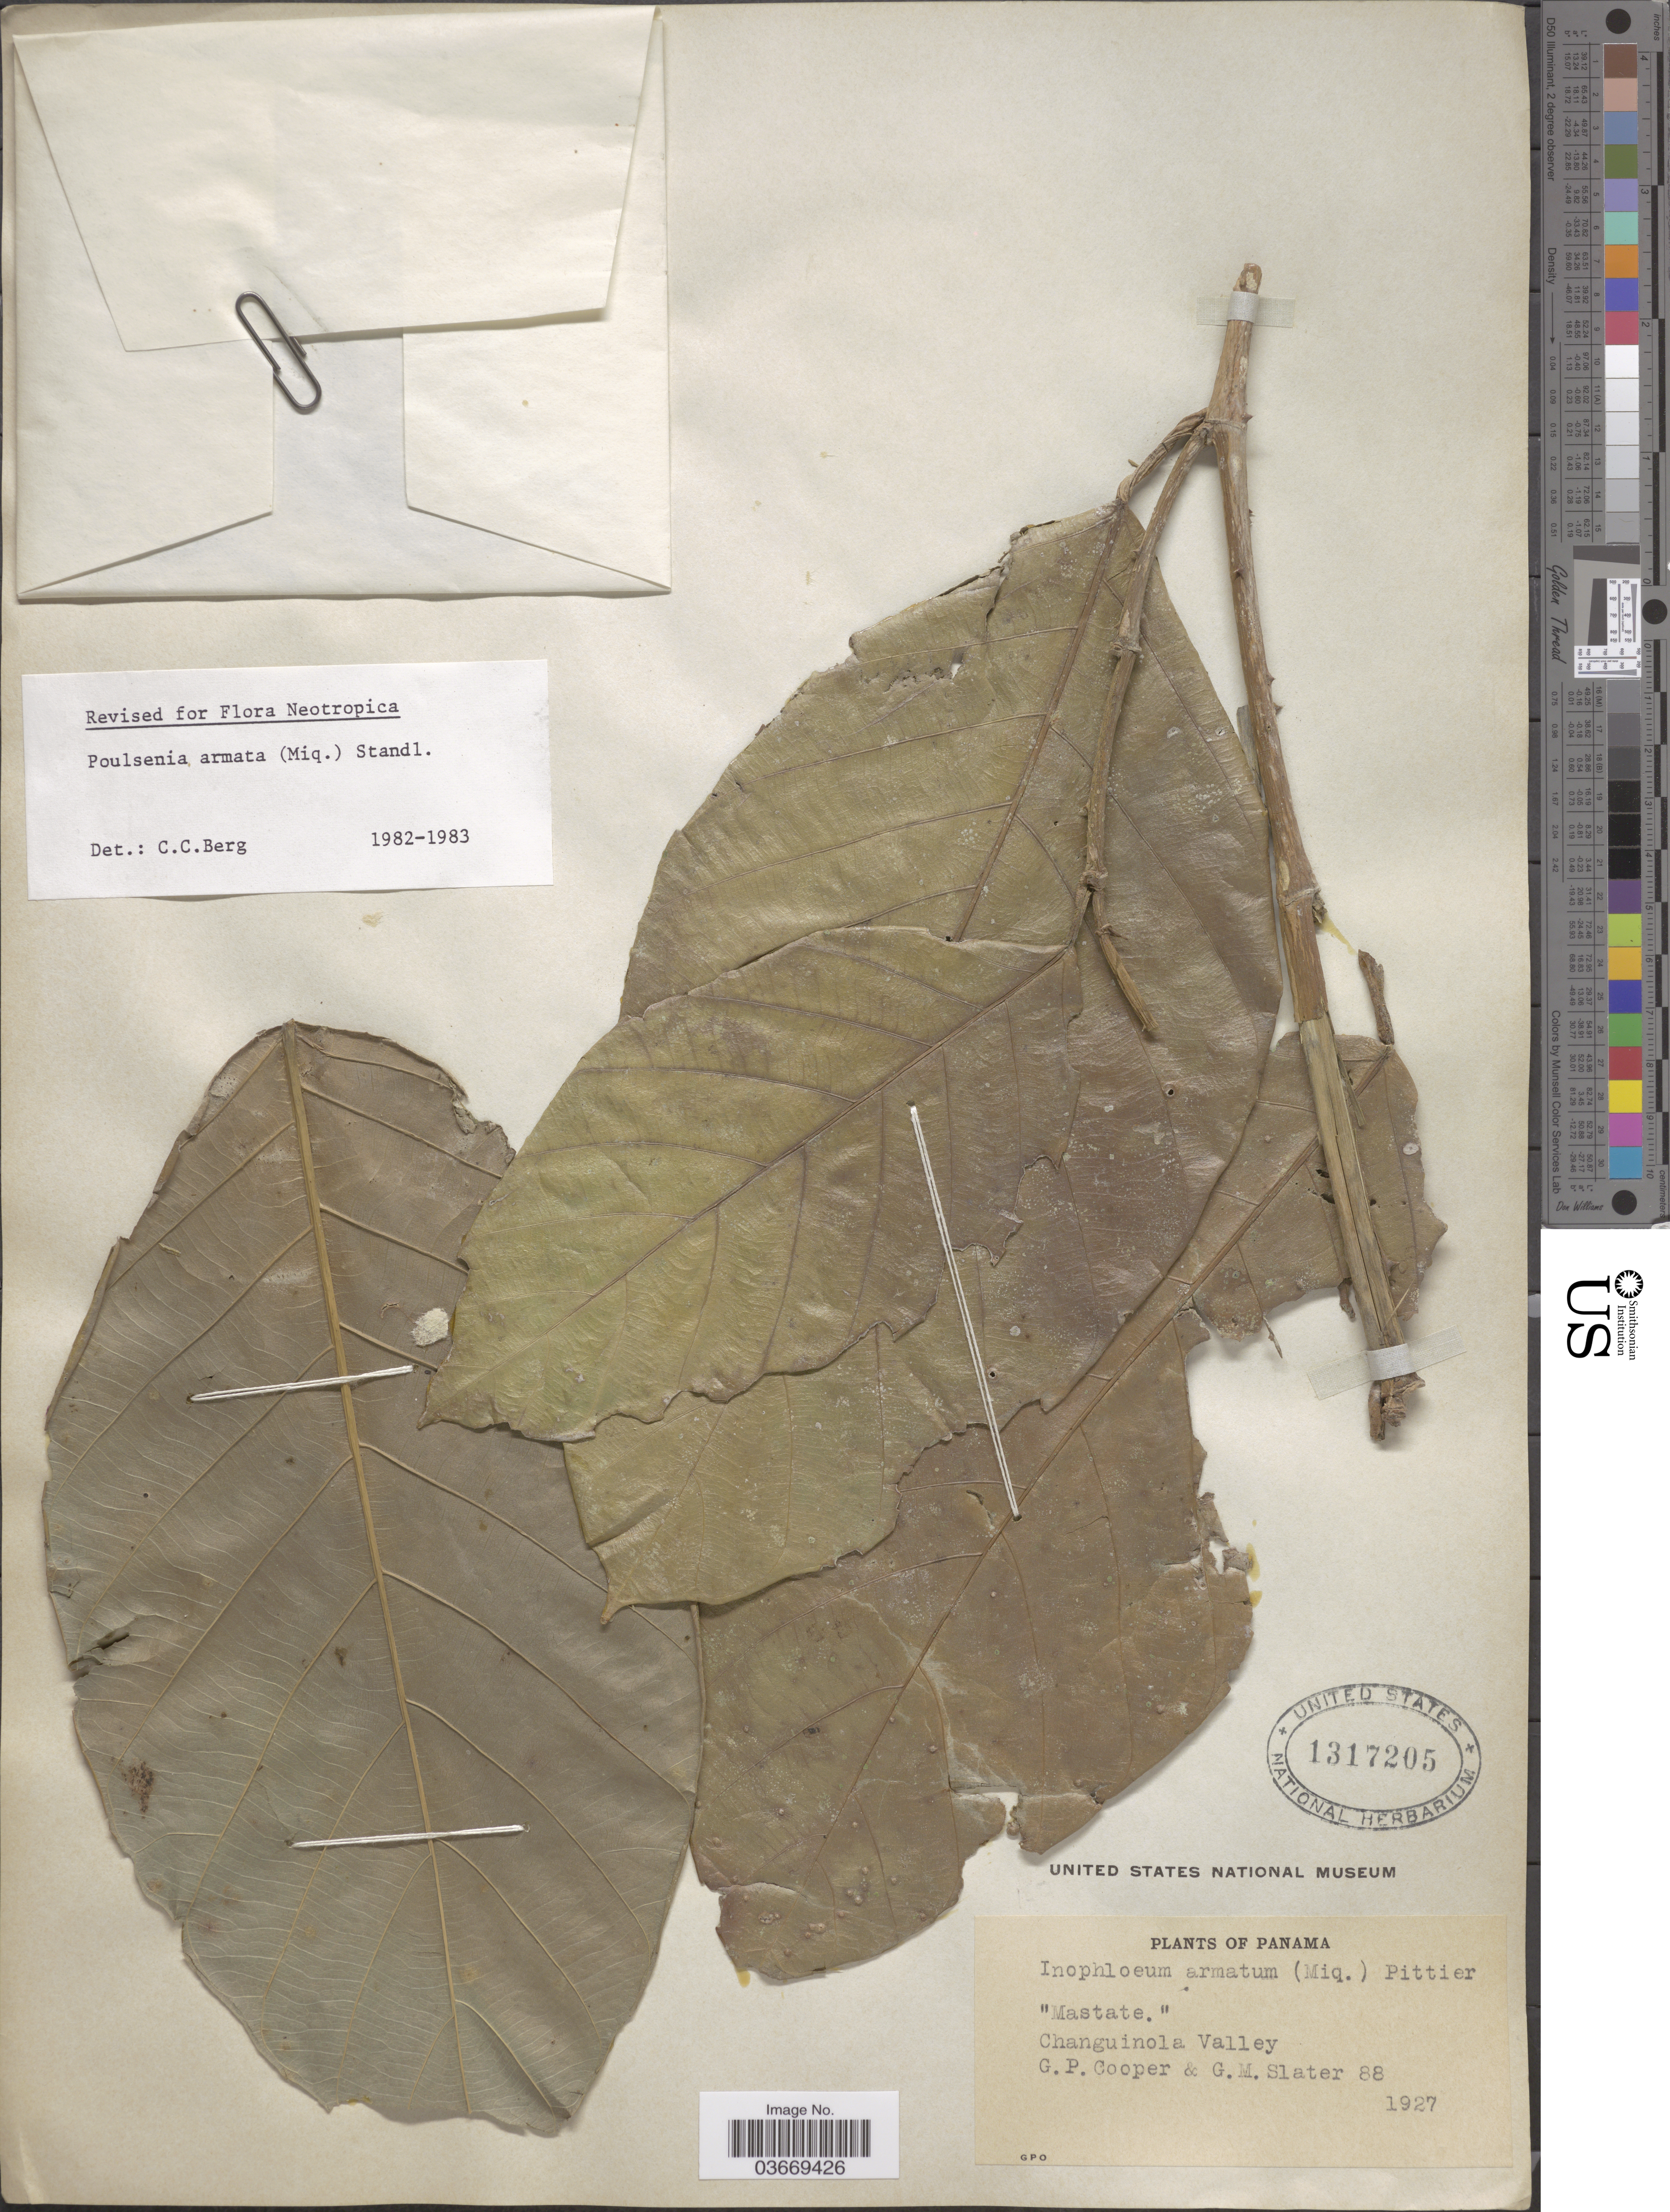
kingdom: Plantae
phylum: Tracheophyta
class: Magnoliopsida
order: Rosales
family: Moraceae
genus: Poulsenia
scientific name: Poulsenia armata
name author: (Miq.) Standl.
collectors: G. Cooper & G. Slater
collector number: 88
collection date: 1927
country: Panama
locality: Changuinola Valley.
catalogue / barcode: US 1317205